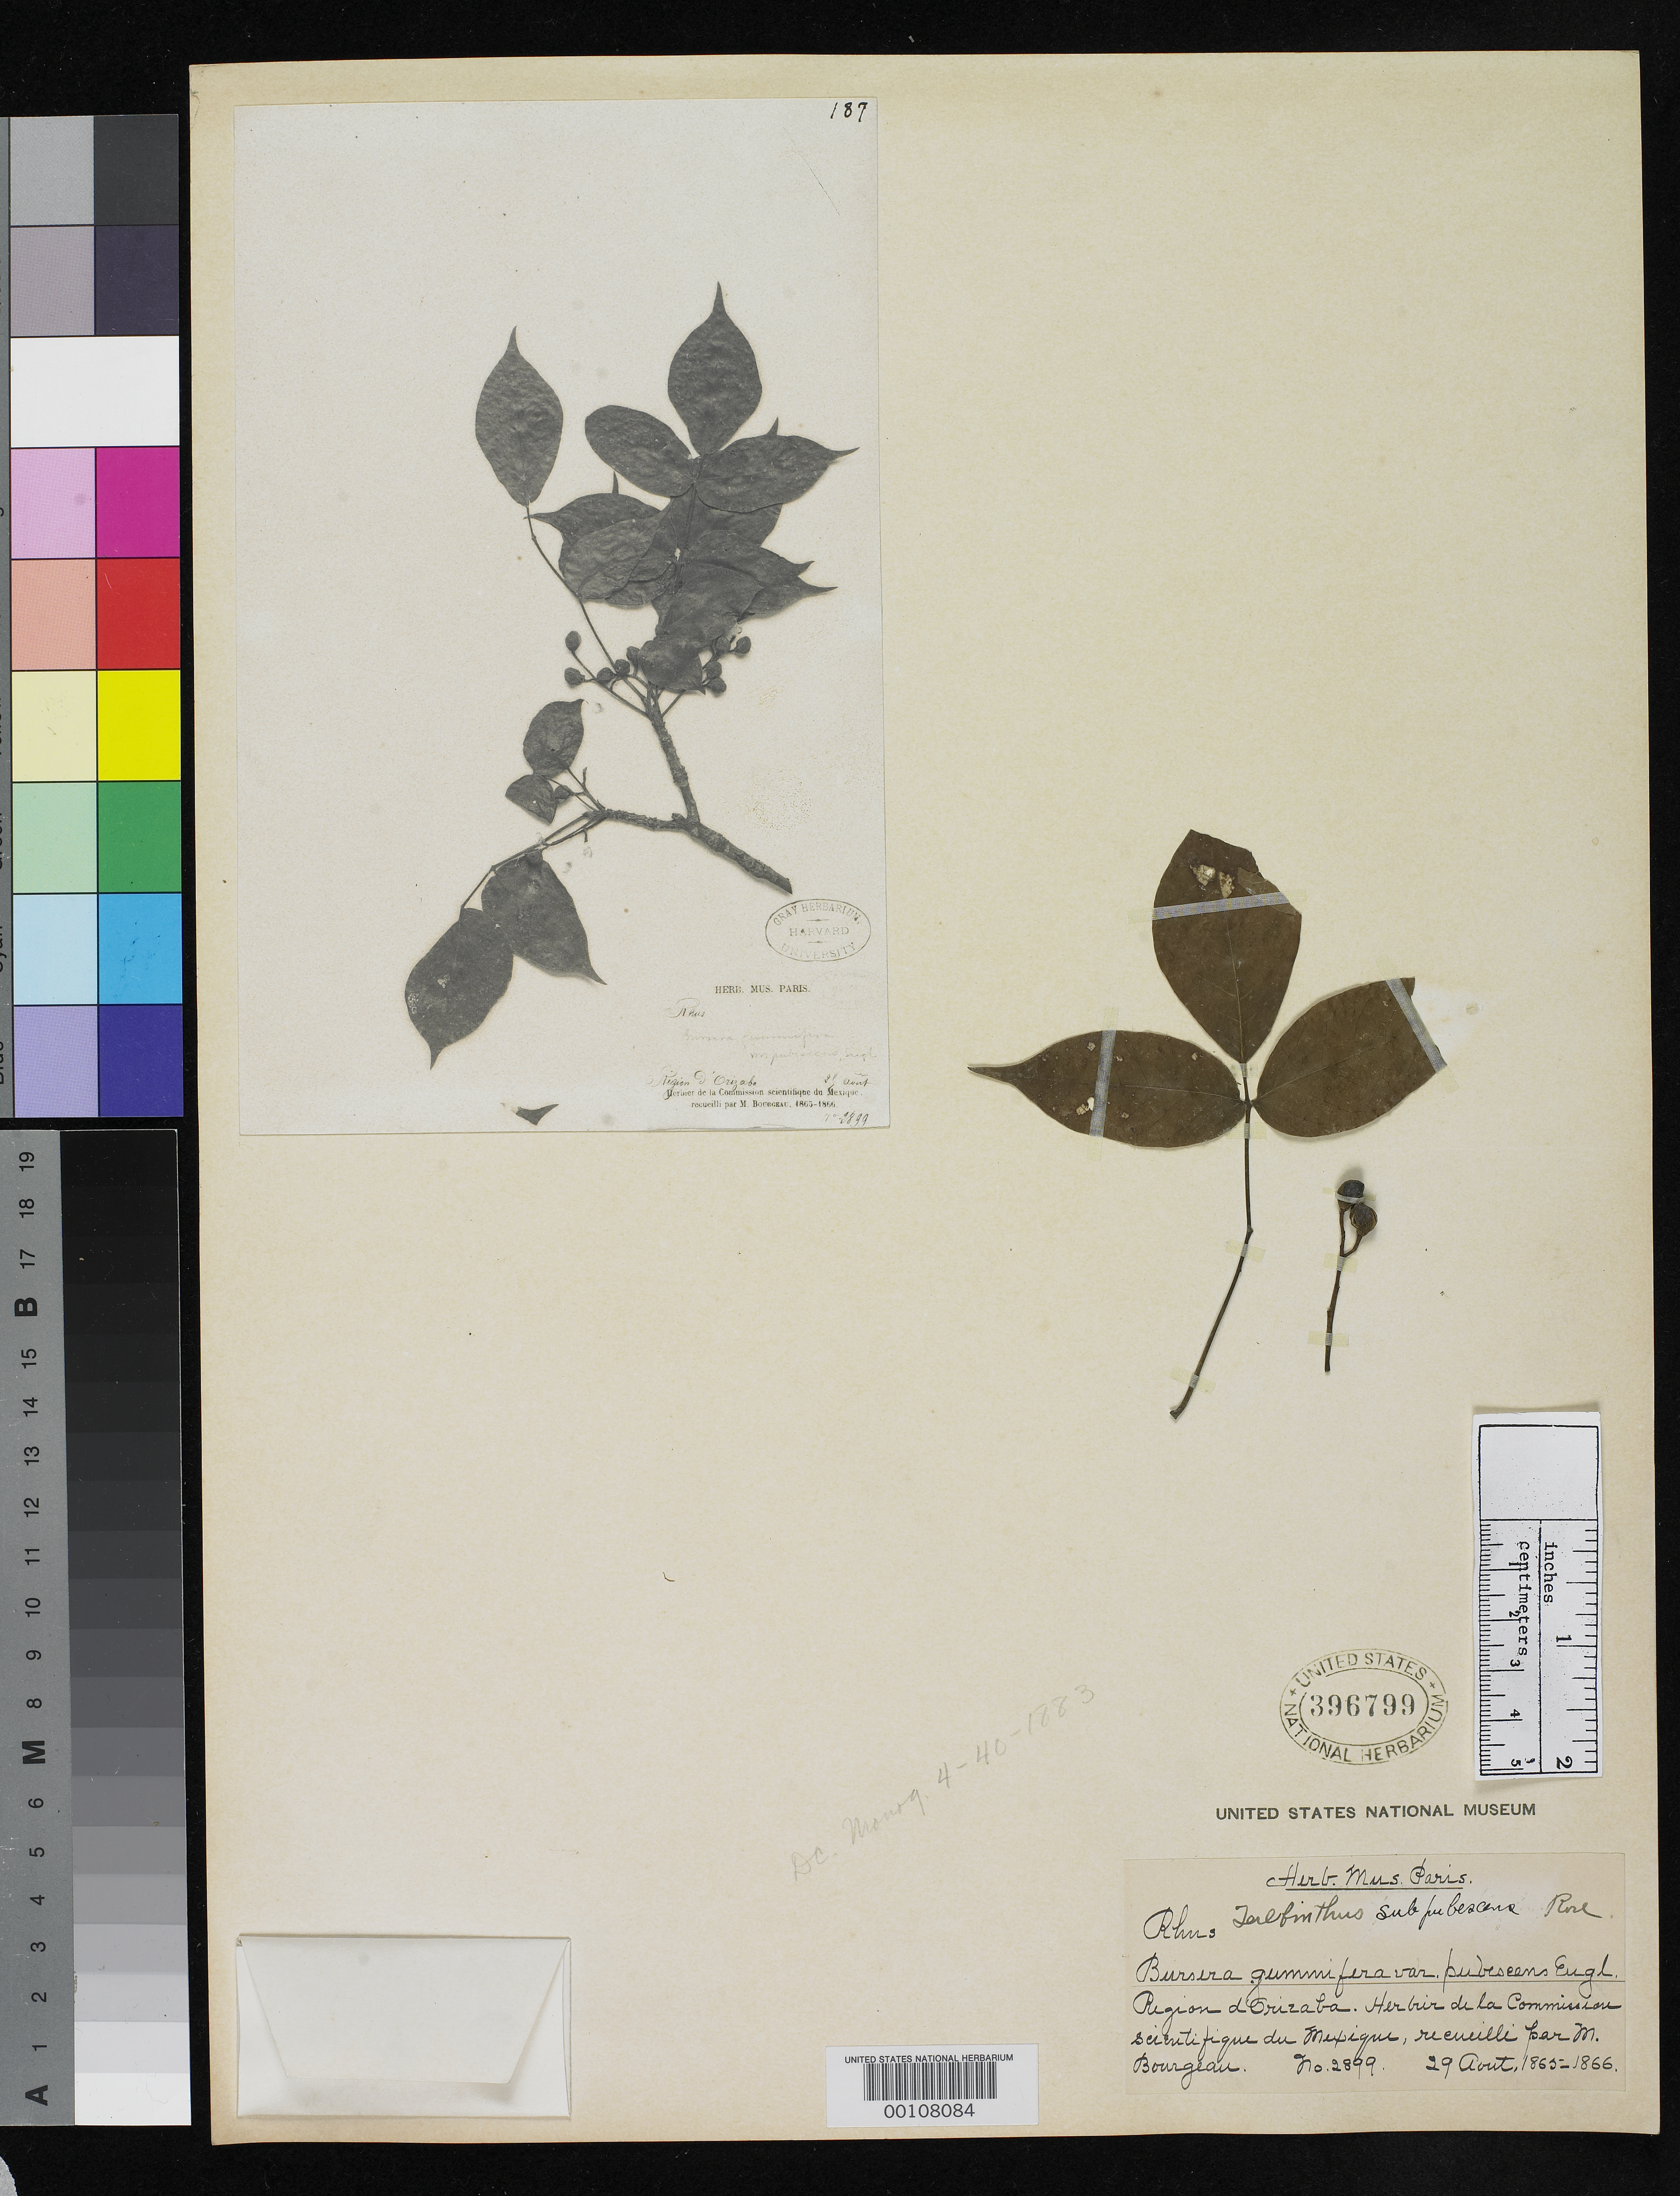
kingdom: Plantae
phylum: Tracheophyta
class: Magnoliopsida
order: Sapindales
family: Burseraceae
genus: Bursera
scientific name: Bursera gummifera var. pubescens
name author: Engl. in A. DC.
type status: Isosyntype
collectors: E. Bourgeau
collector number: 2899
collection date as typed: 25 Aug 1865 to 25 Aug 1866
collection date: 1865-08-25/1866-08-25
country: Mexico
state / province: Veracruz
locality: Orizaba.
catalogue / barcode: US 396799